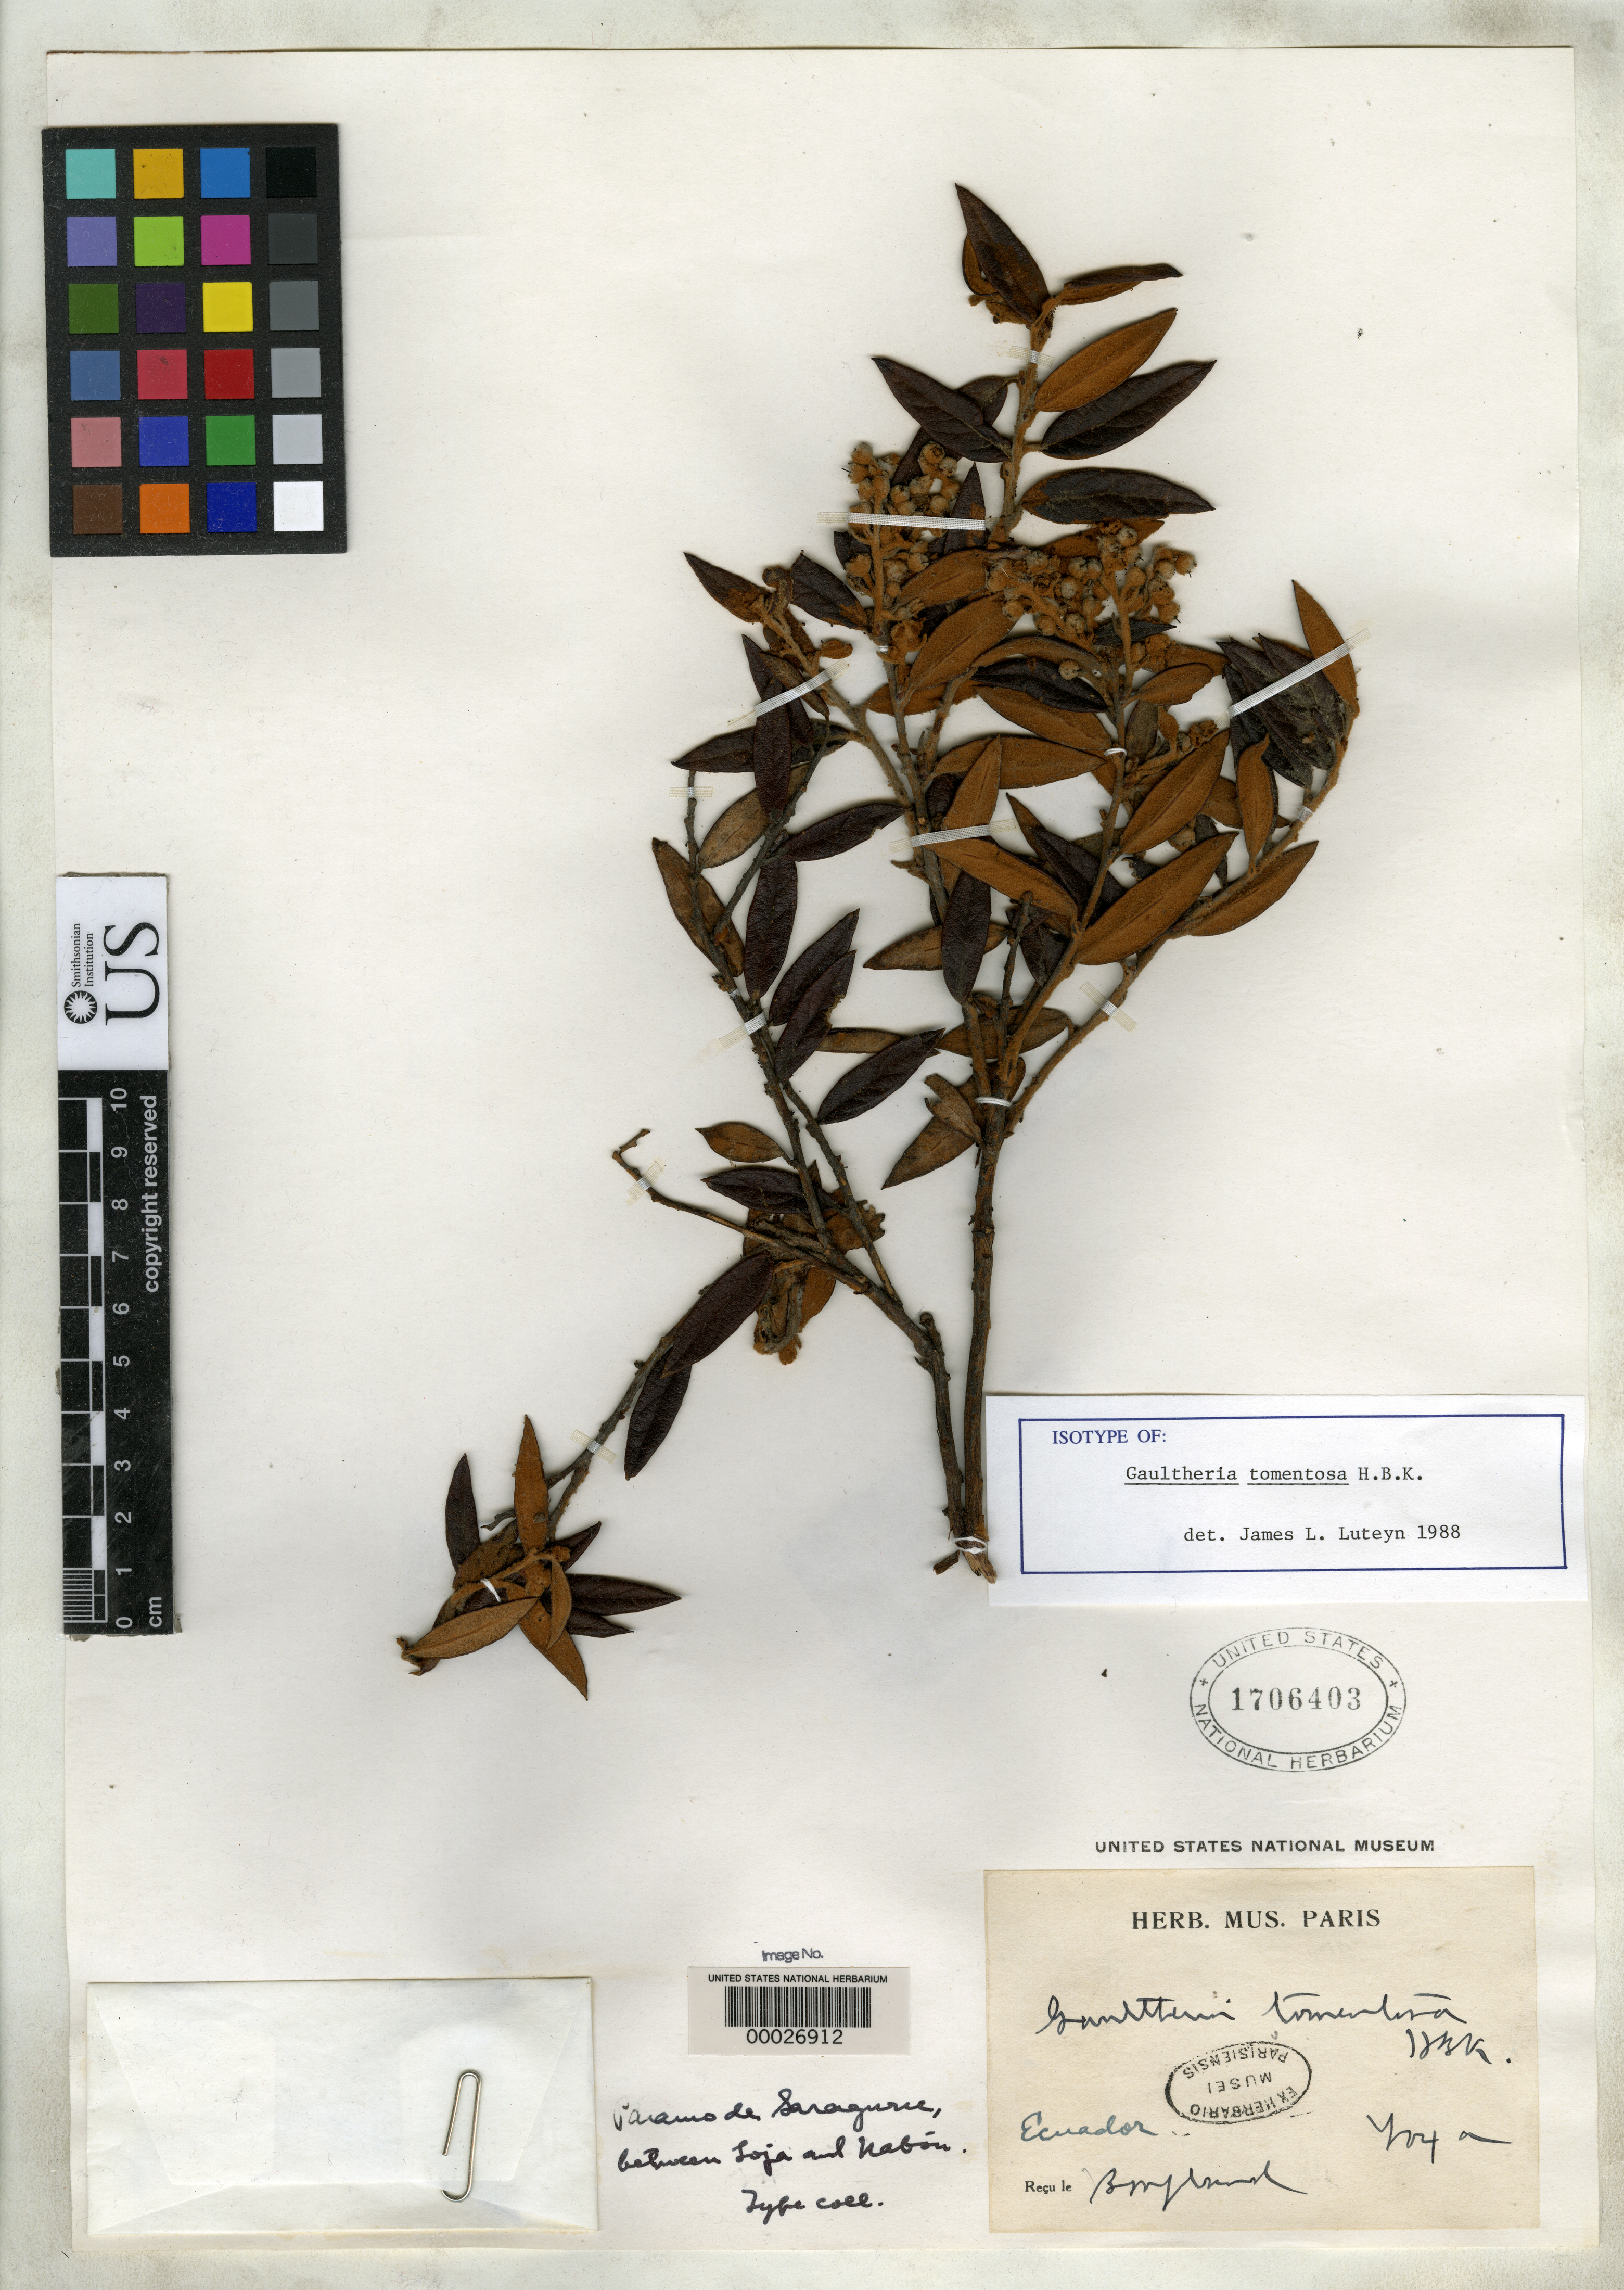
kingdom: Plantae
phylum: Tracheophyta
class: Magnoliopsida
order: Ericales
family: Ericaceae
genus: Gaultheria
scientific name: Gaultheria tomentosa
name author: Kunth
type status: Type Collection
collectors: F. W. Humboldt & A. J. A. Bonpland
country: Ecuador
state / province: Loja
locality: Paramo de Saraguro between Loja and Nabon.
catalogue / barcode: US 1706403